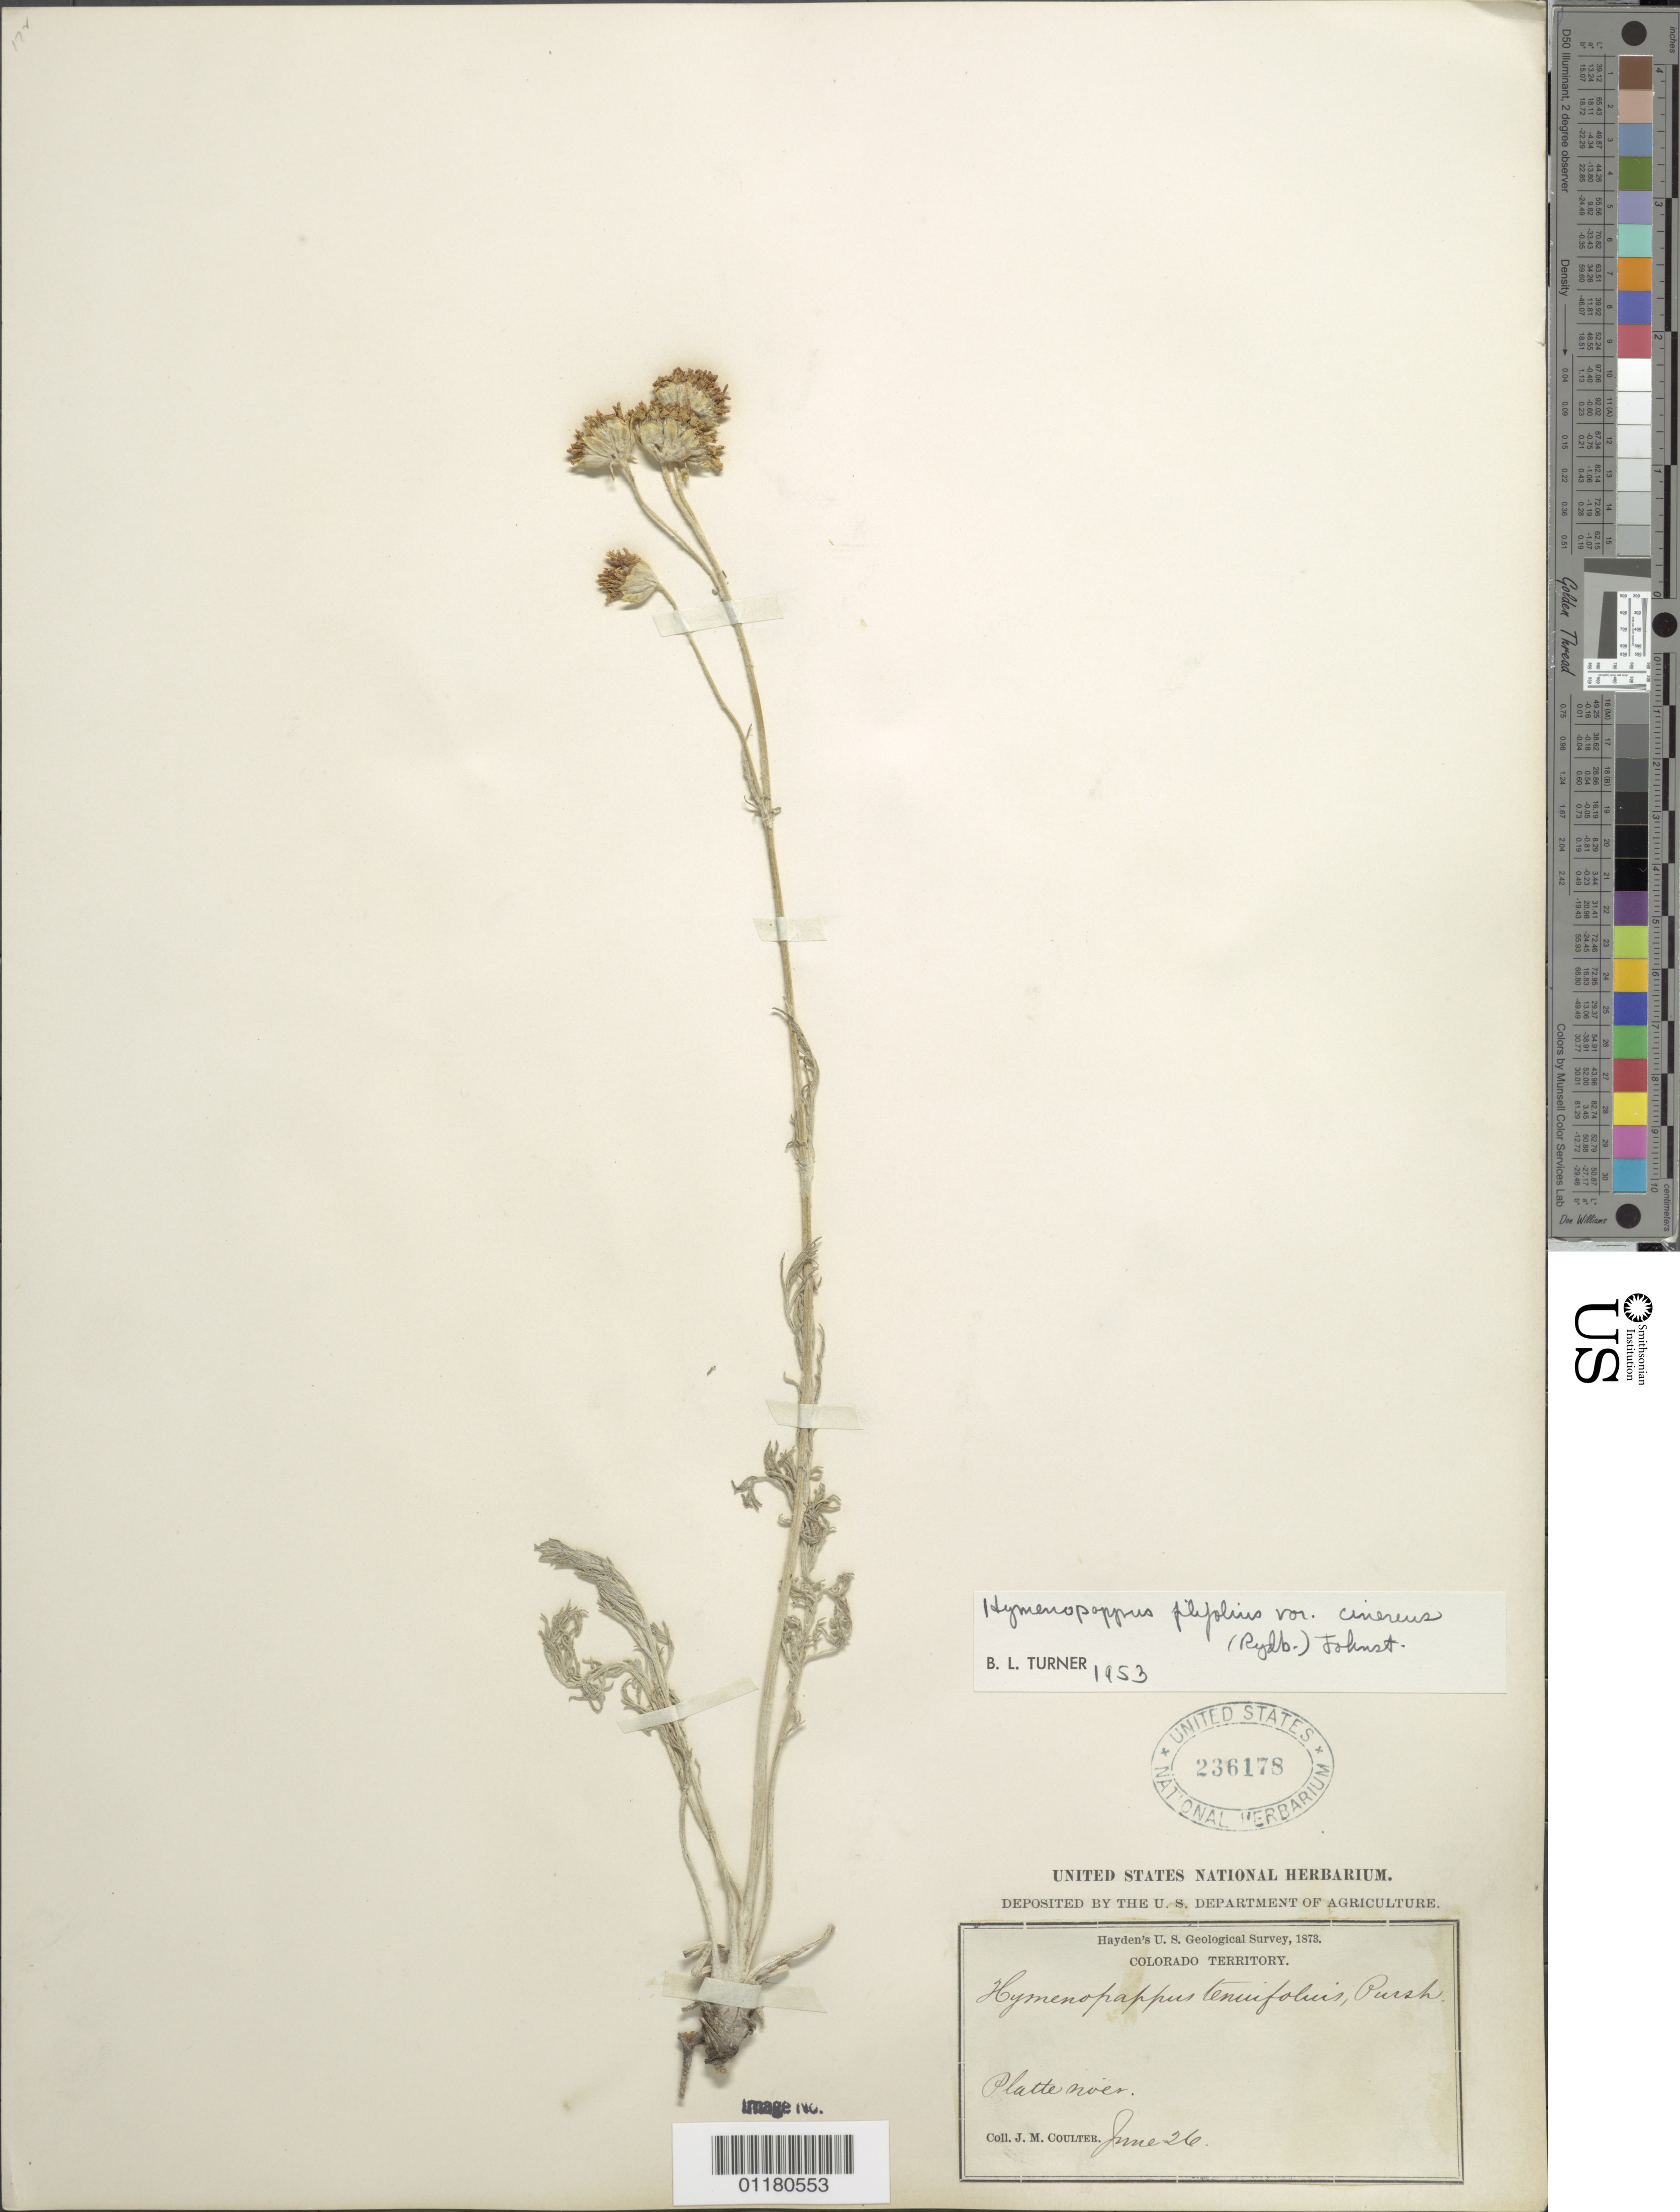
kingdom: Plantae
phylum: Tracheophyta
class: Magnoliopsida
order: Asterales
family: Asteraceae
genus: Hymenopappus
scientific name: Hymenopappus filifolius var. cinereus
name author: (Rydb.) I.M. Johnst.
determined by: Turner, B. L.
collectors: J. M. Coulter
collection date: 1873-06-26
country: United States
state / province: Colorado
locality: Platte River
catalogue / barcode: US 236178